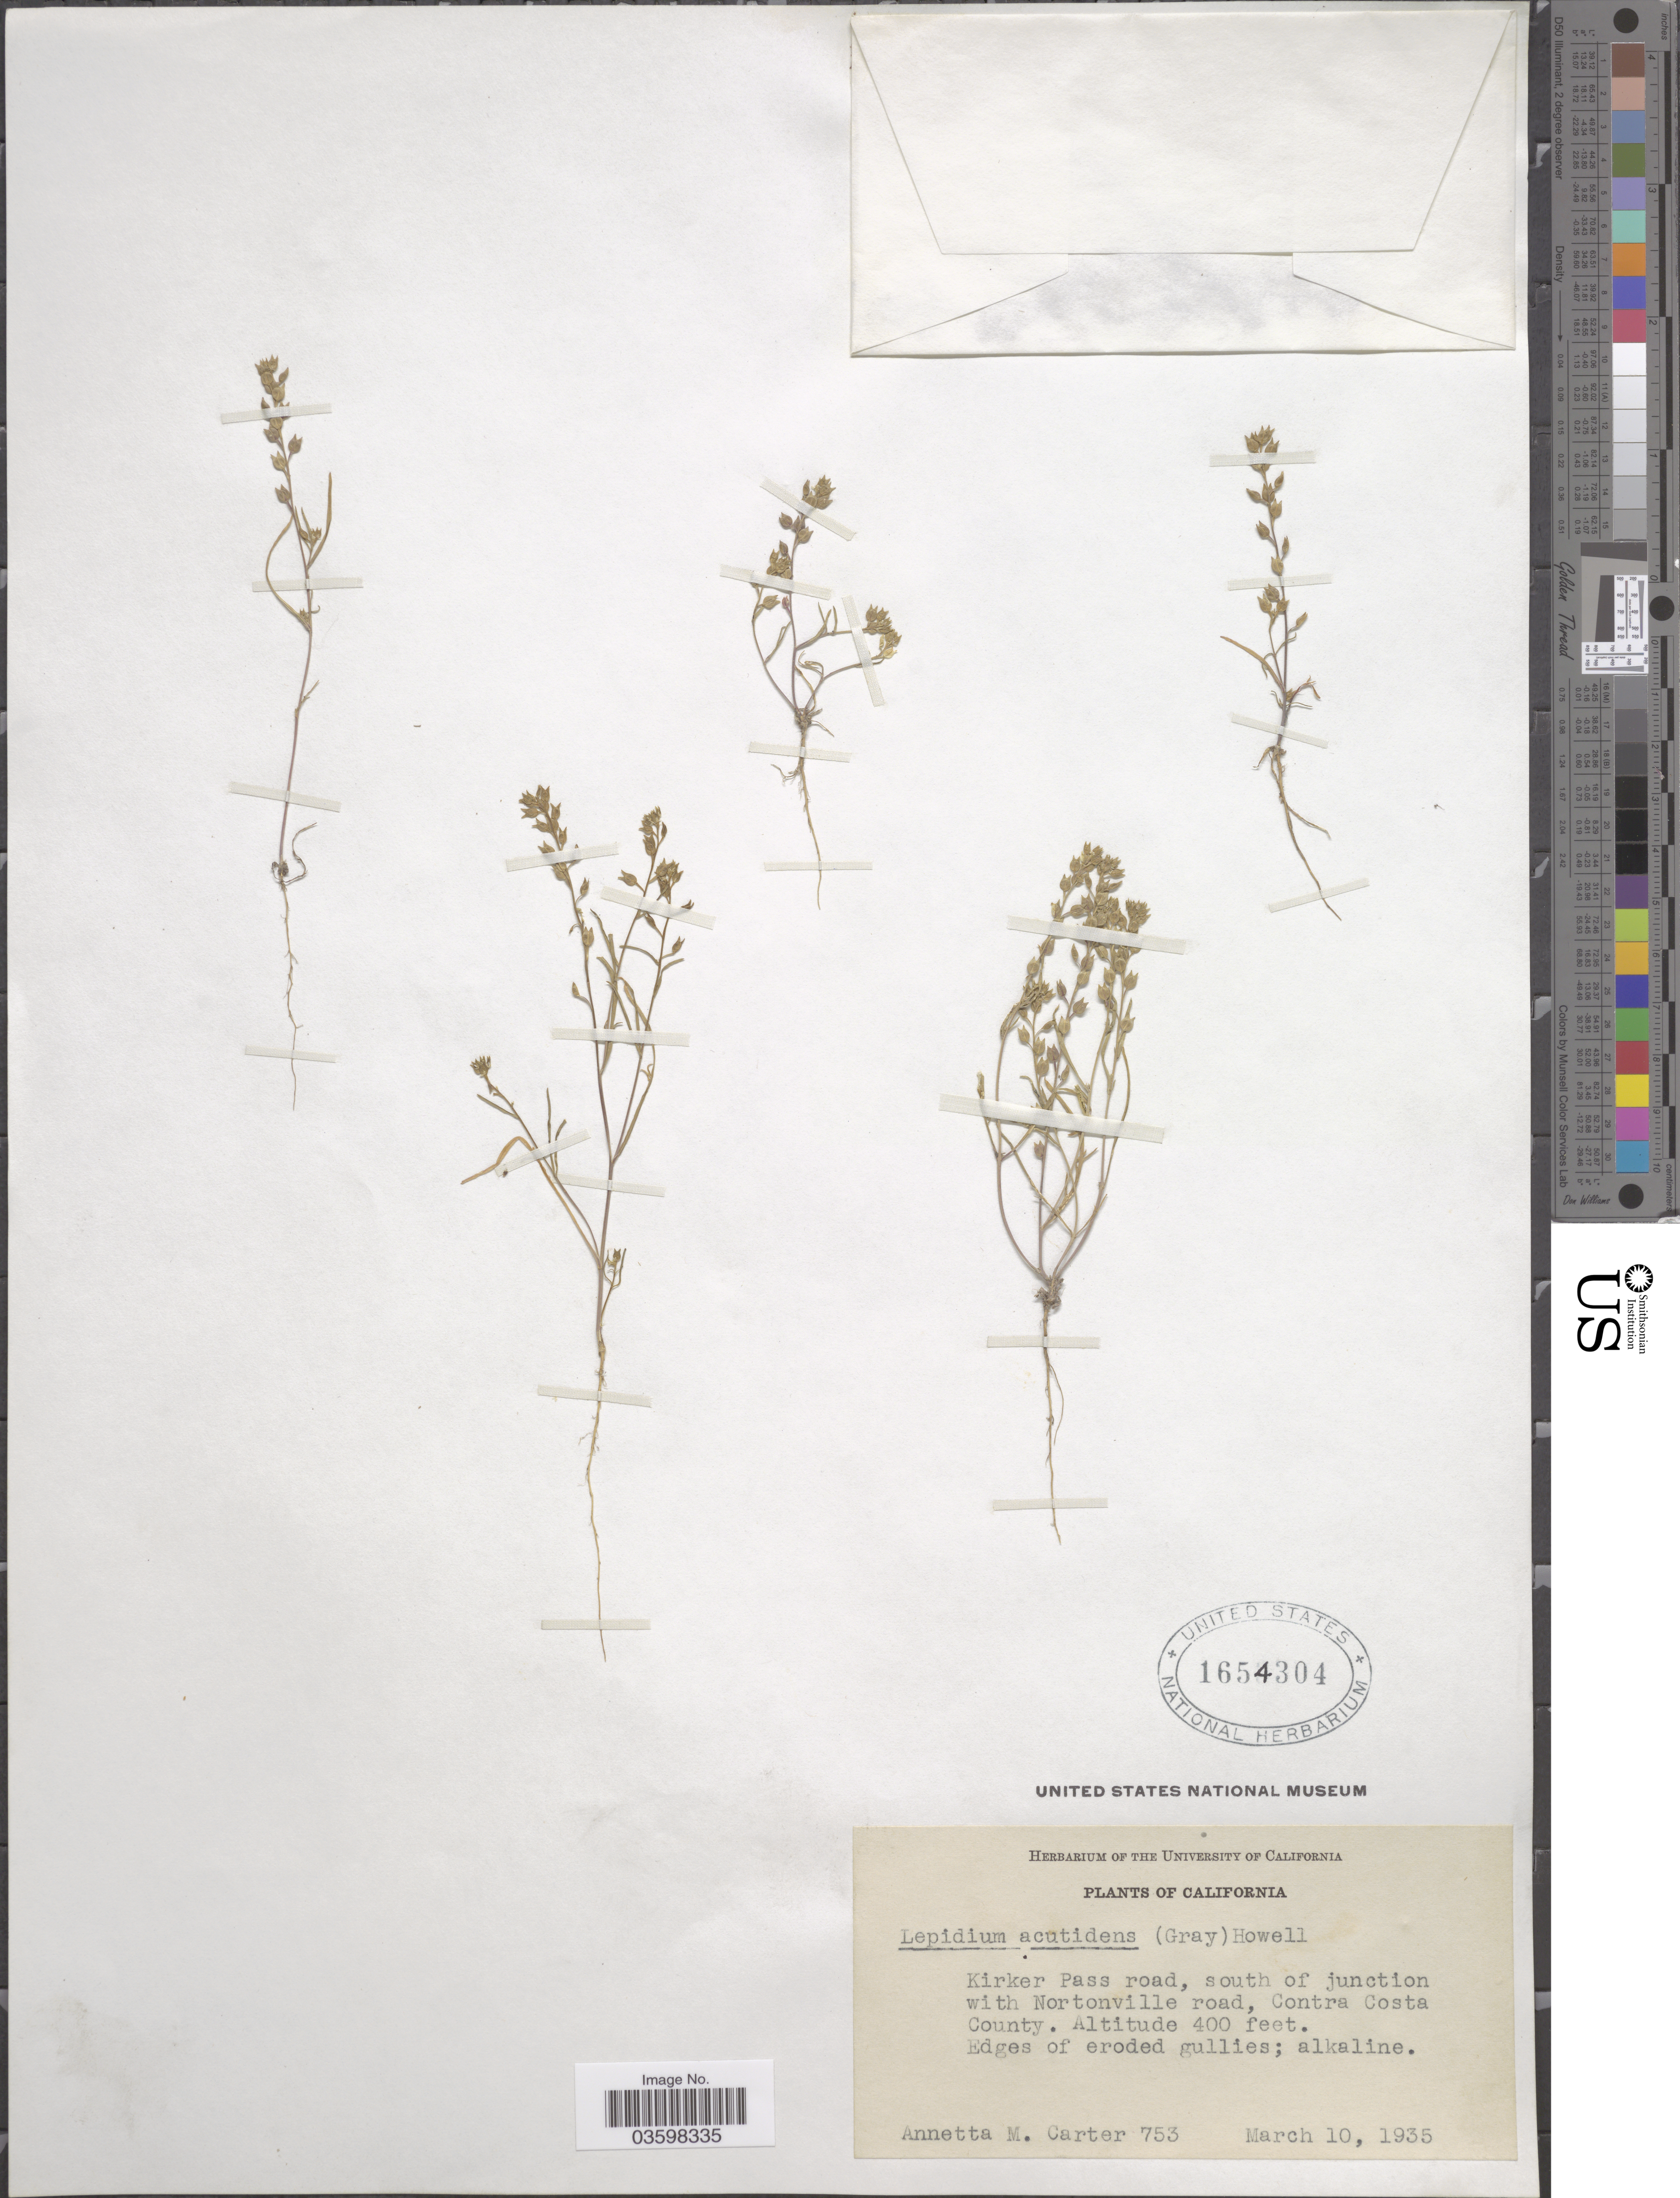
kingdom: Plantae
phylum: Tracheophyta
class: Magnoliopsida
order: Brassicales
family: Brassicaceae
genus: Lepidium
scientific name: Lepidium dictyotum var. acutidens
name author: A. Gray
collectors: A. M. Carter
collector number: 753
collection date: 1935-03-10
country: United States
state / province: California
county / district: Contra Costa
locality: Kirker Pass road, south of junction with Nortonville road, Contra Costa County.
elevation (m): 122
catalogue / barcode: US 1654304